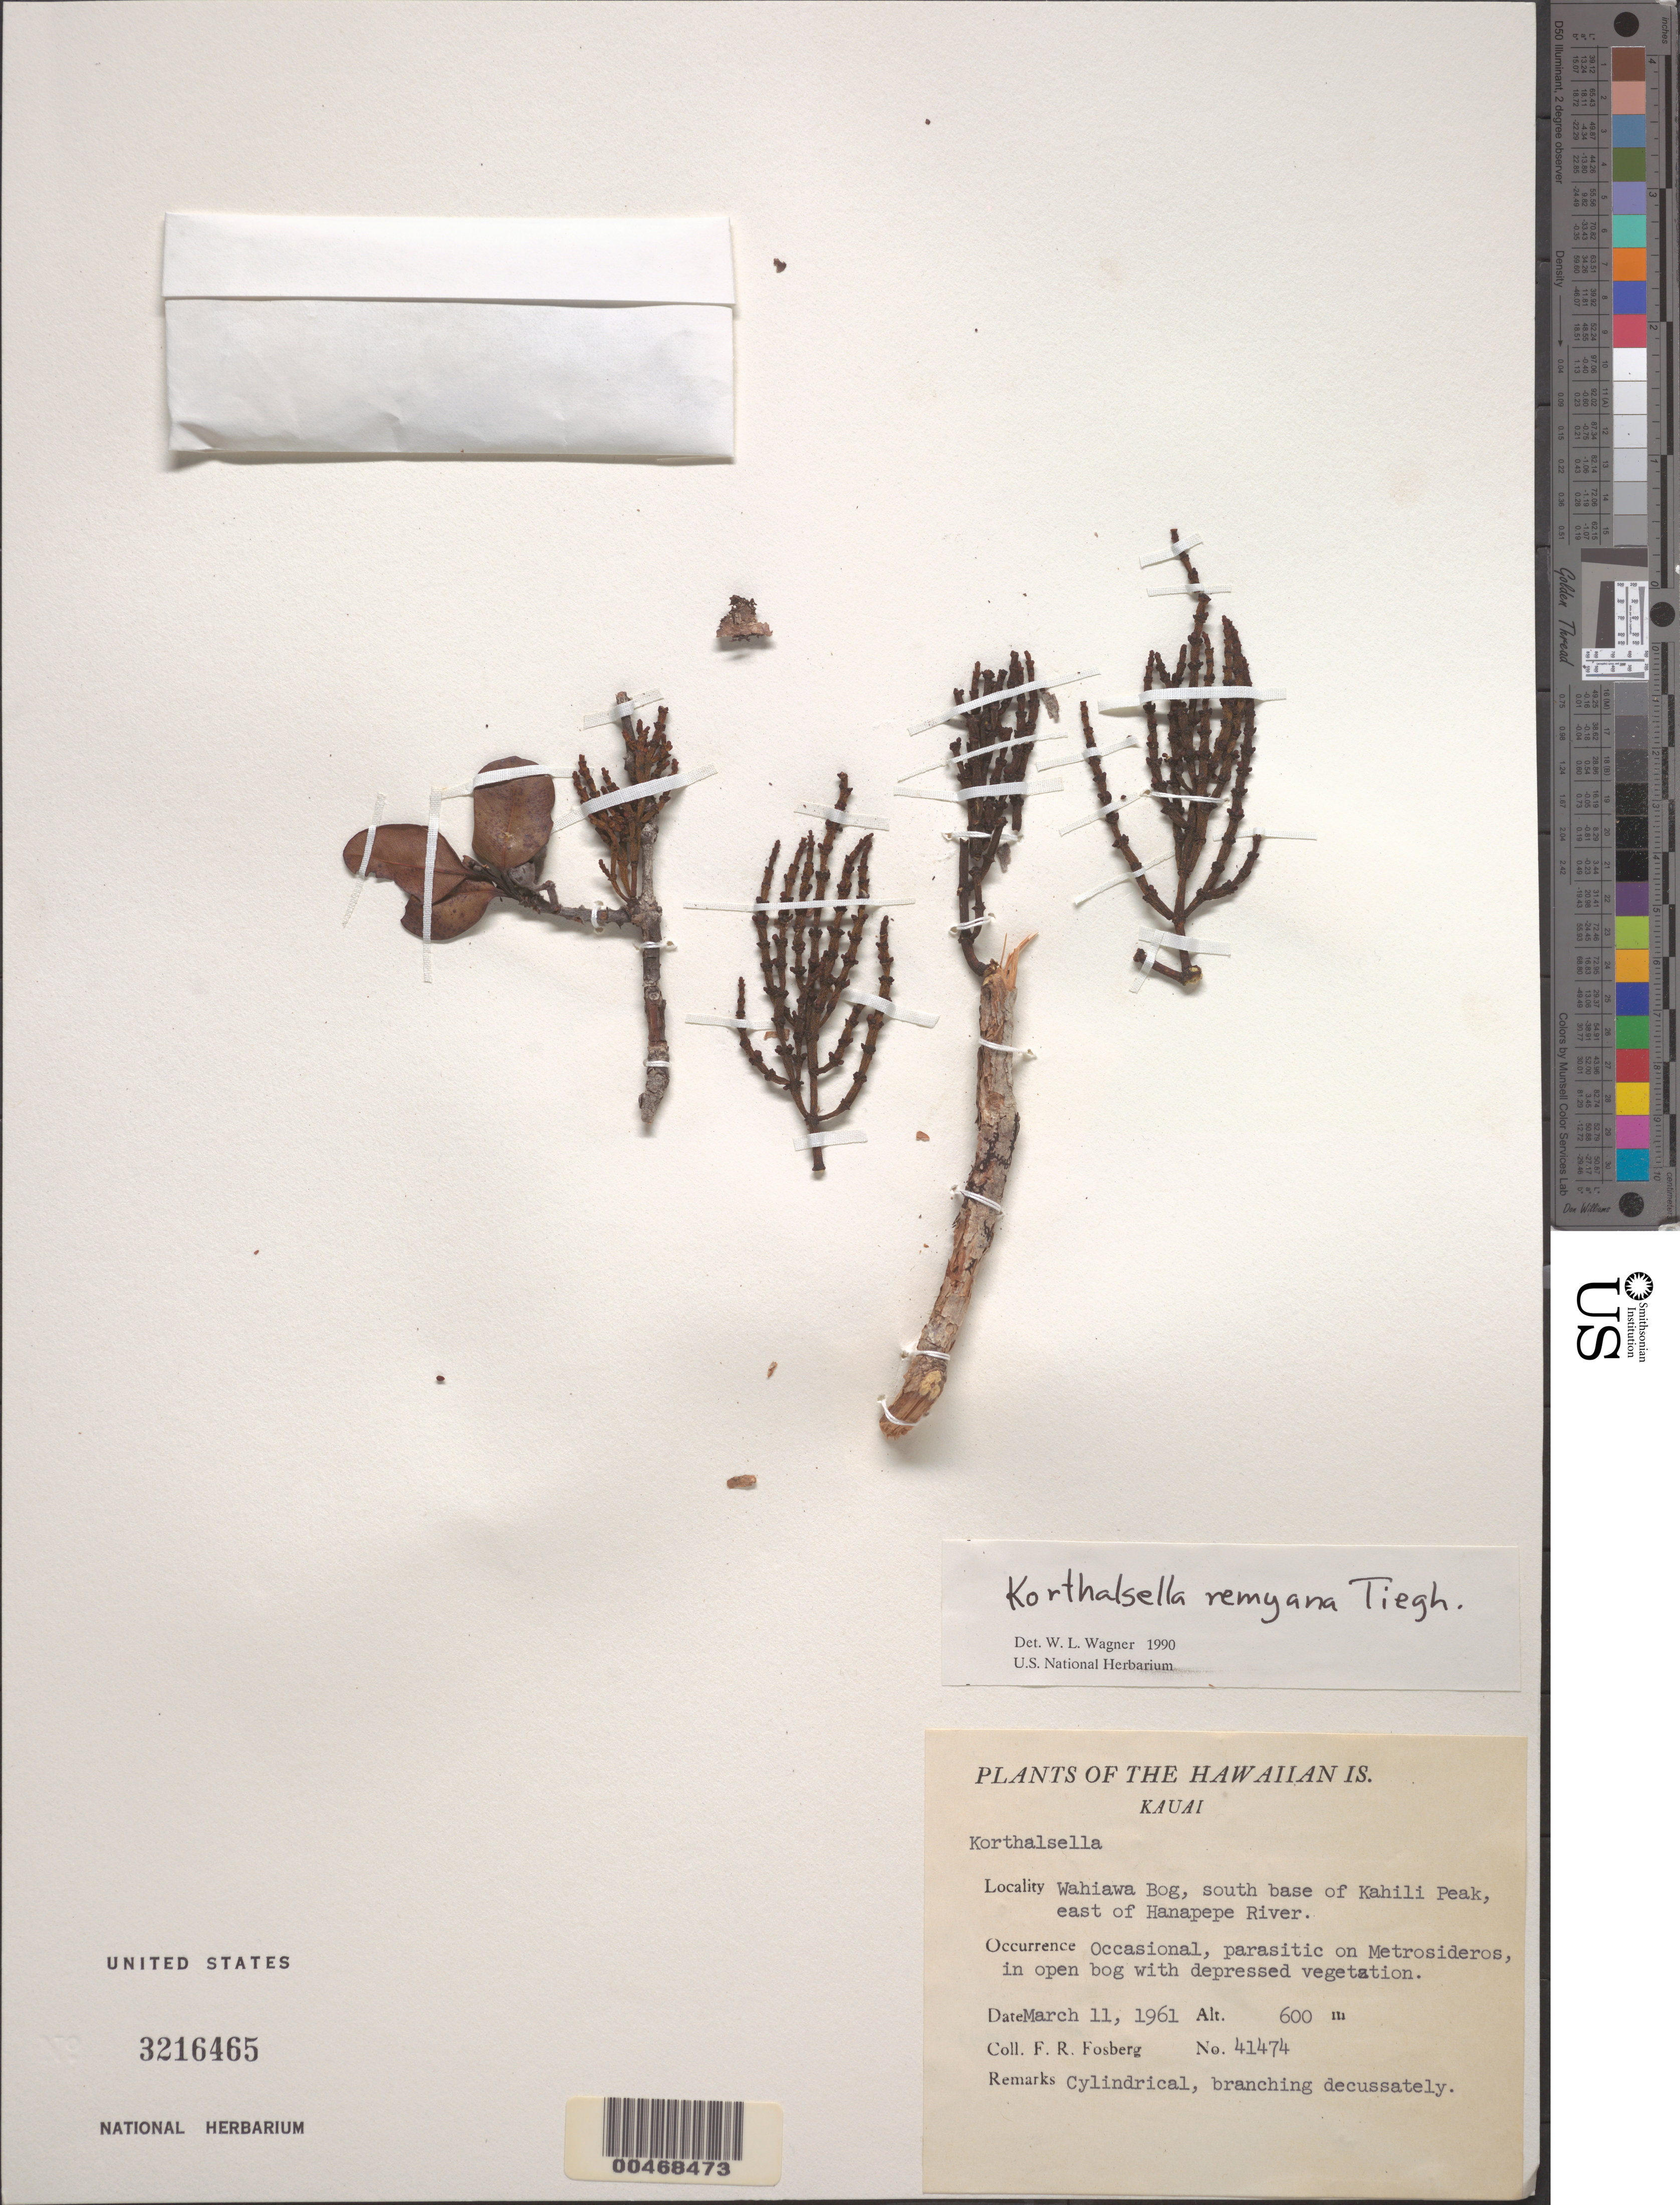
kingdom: Plantae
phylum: Tracheophyta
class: Magnoliopsida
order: Santalales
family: Viscaceae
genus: Korthalsella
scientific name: Korthalsella remyana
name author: Tiegh.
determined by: Wagner, W. L., (BOT), Smithsonian Institution - National Museum of Natural History (UNITED STATES)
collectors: F. R. Fosberg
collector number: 41474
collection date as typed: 11 Mar 1961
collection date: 1961-03-11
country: United States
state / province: Hawaii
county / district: Kauai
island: Kaua'i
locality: Wahiawa Bog, S base of Kahili Peak, E of Hanapepe River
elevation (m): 600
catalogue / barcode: US 3216465